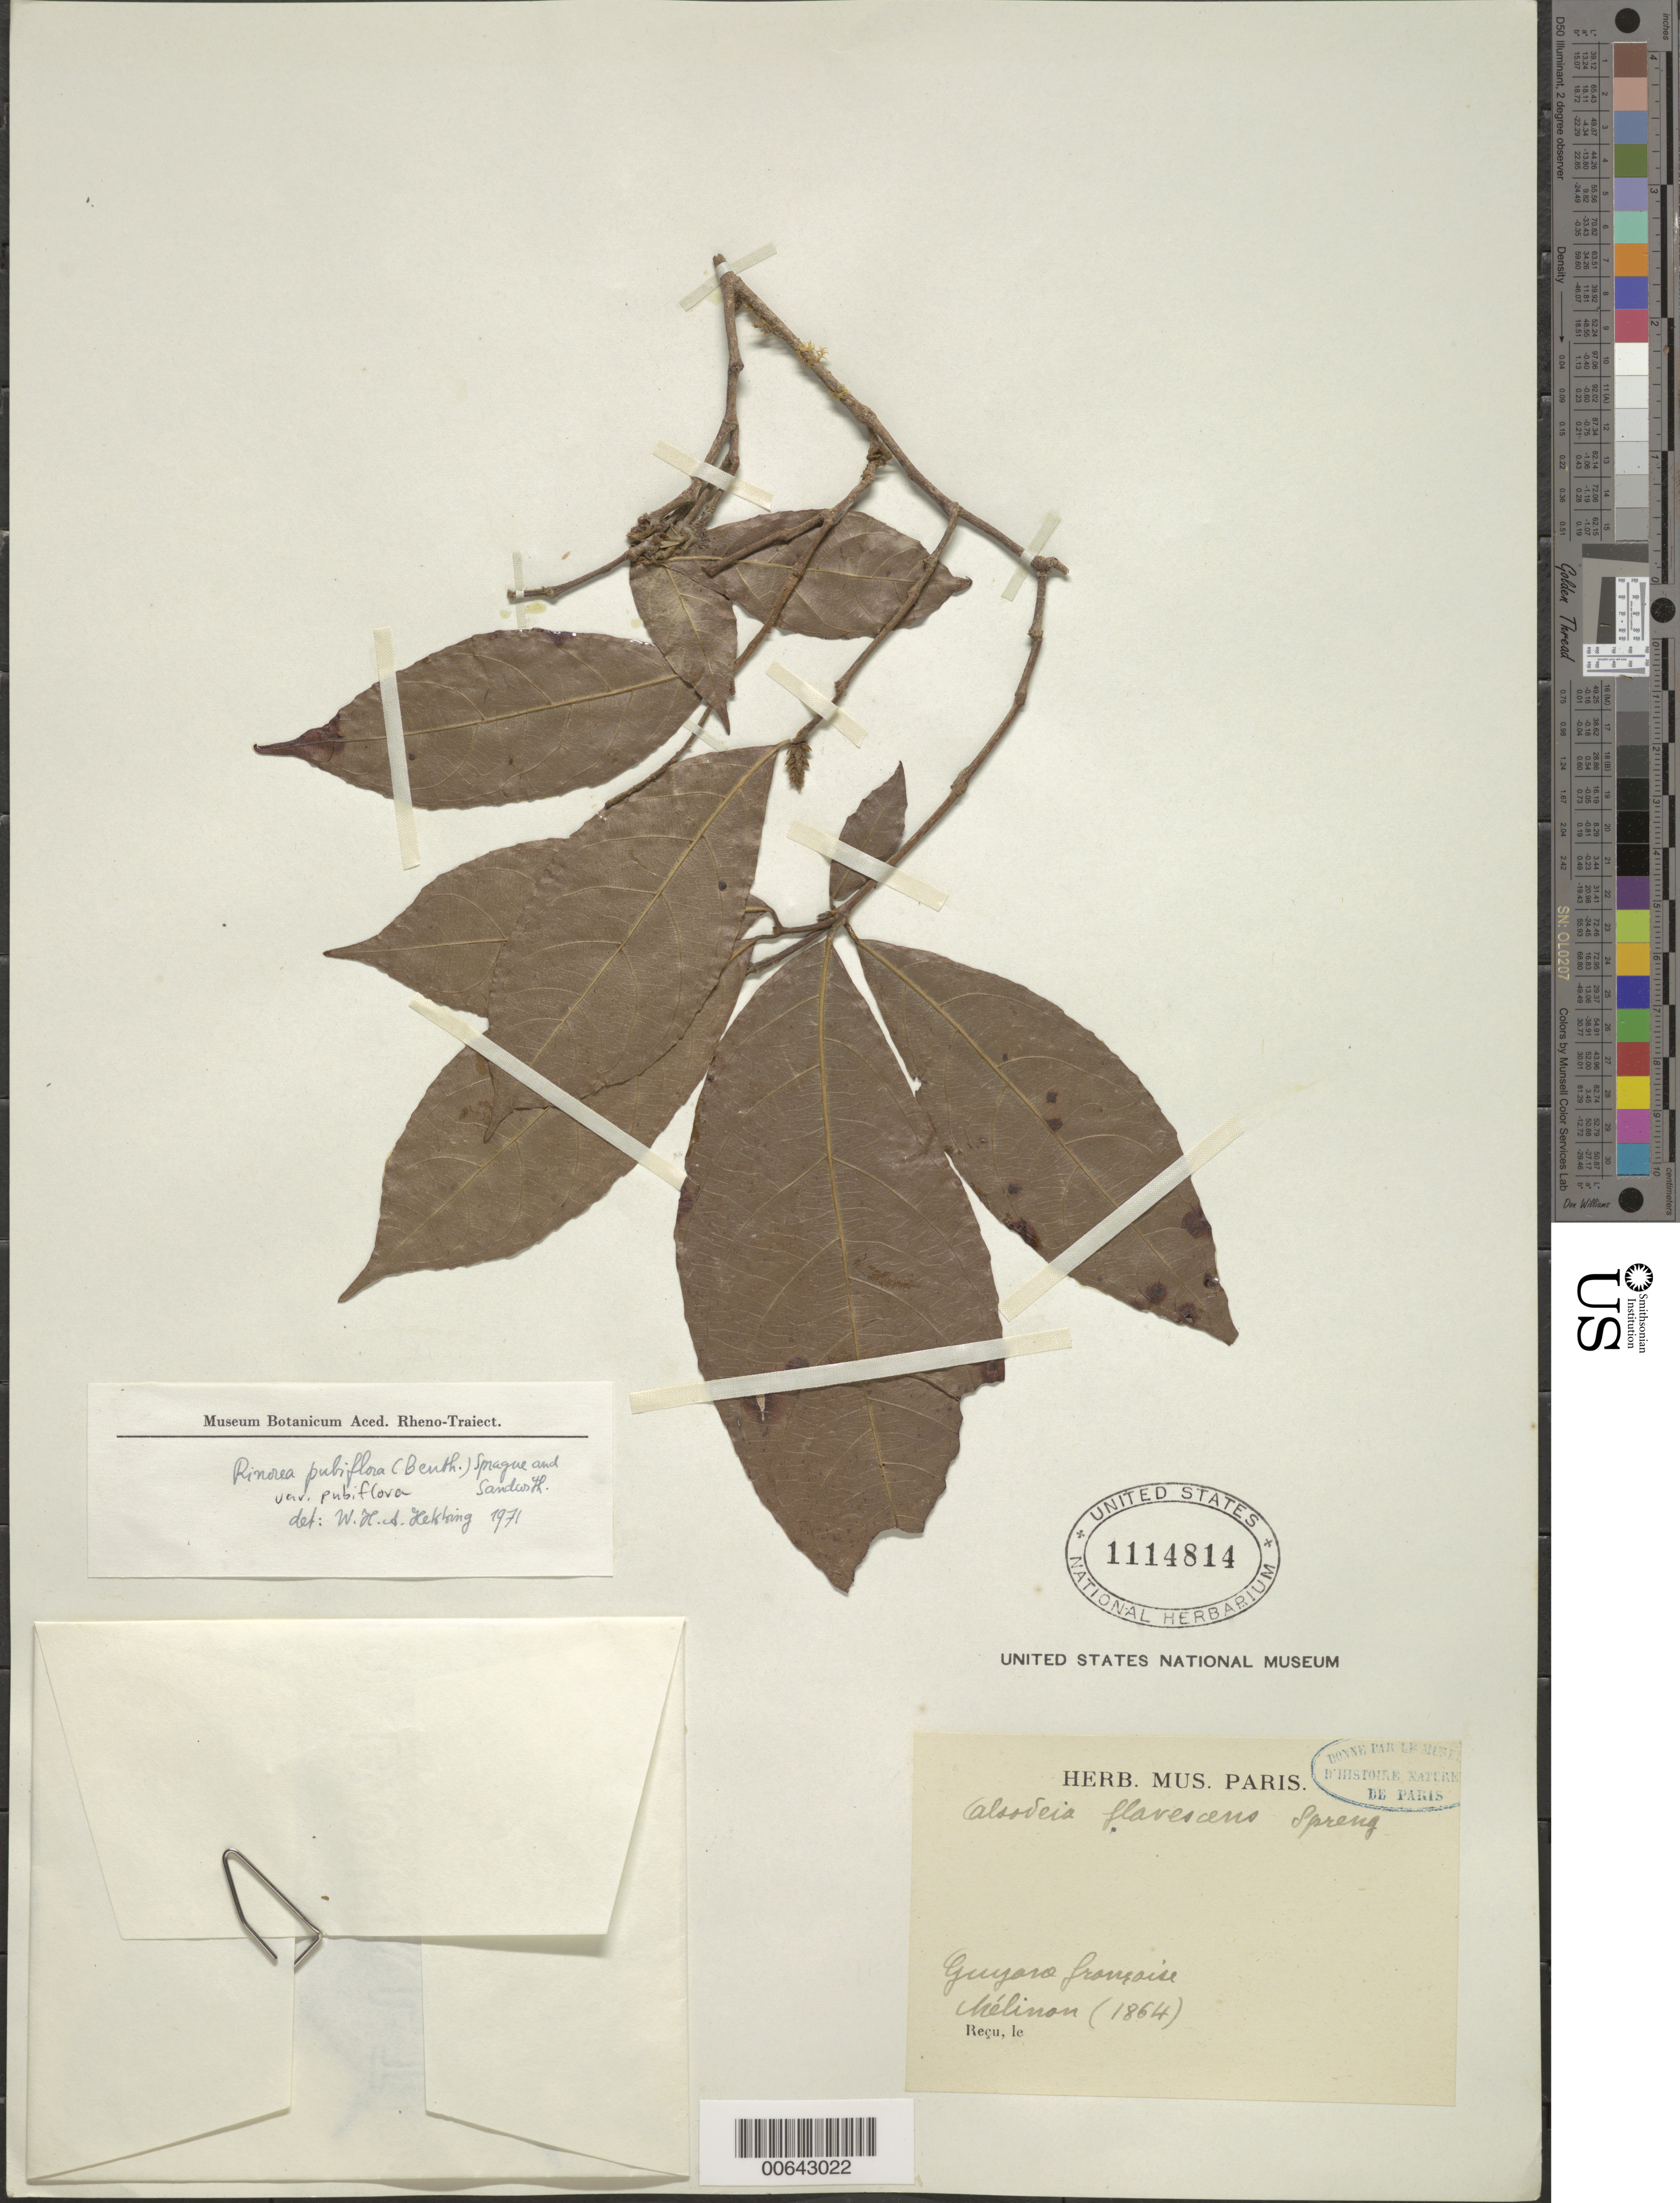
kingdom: Plantae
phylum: Tracheophyta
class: Magnoliopsida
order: Malpighiales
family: Violaceae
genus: Rinorea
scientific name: Rinorea pubiflora var. pubiflora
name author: (Benth.) Sprague & Sandwith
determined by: Hekking, W. H. A.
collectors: E. Mélinon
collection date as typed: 1864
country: French Guiana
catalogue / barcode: US 1114814